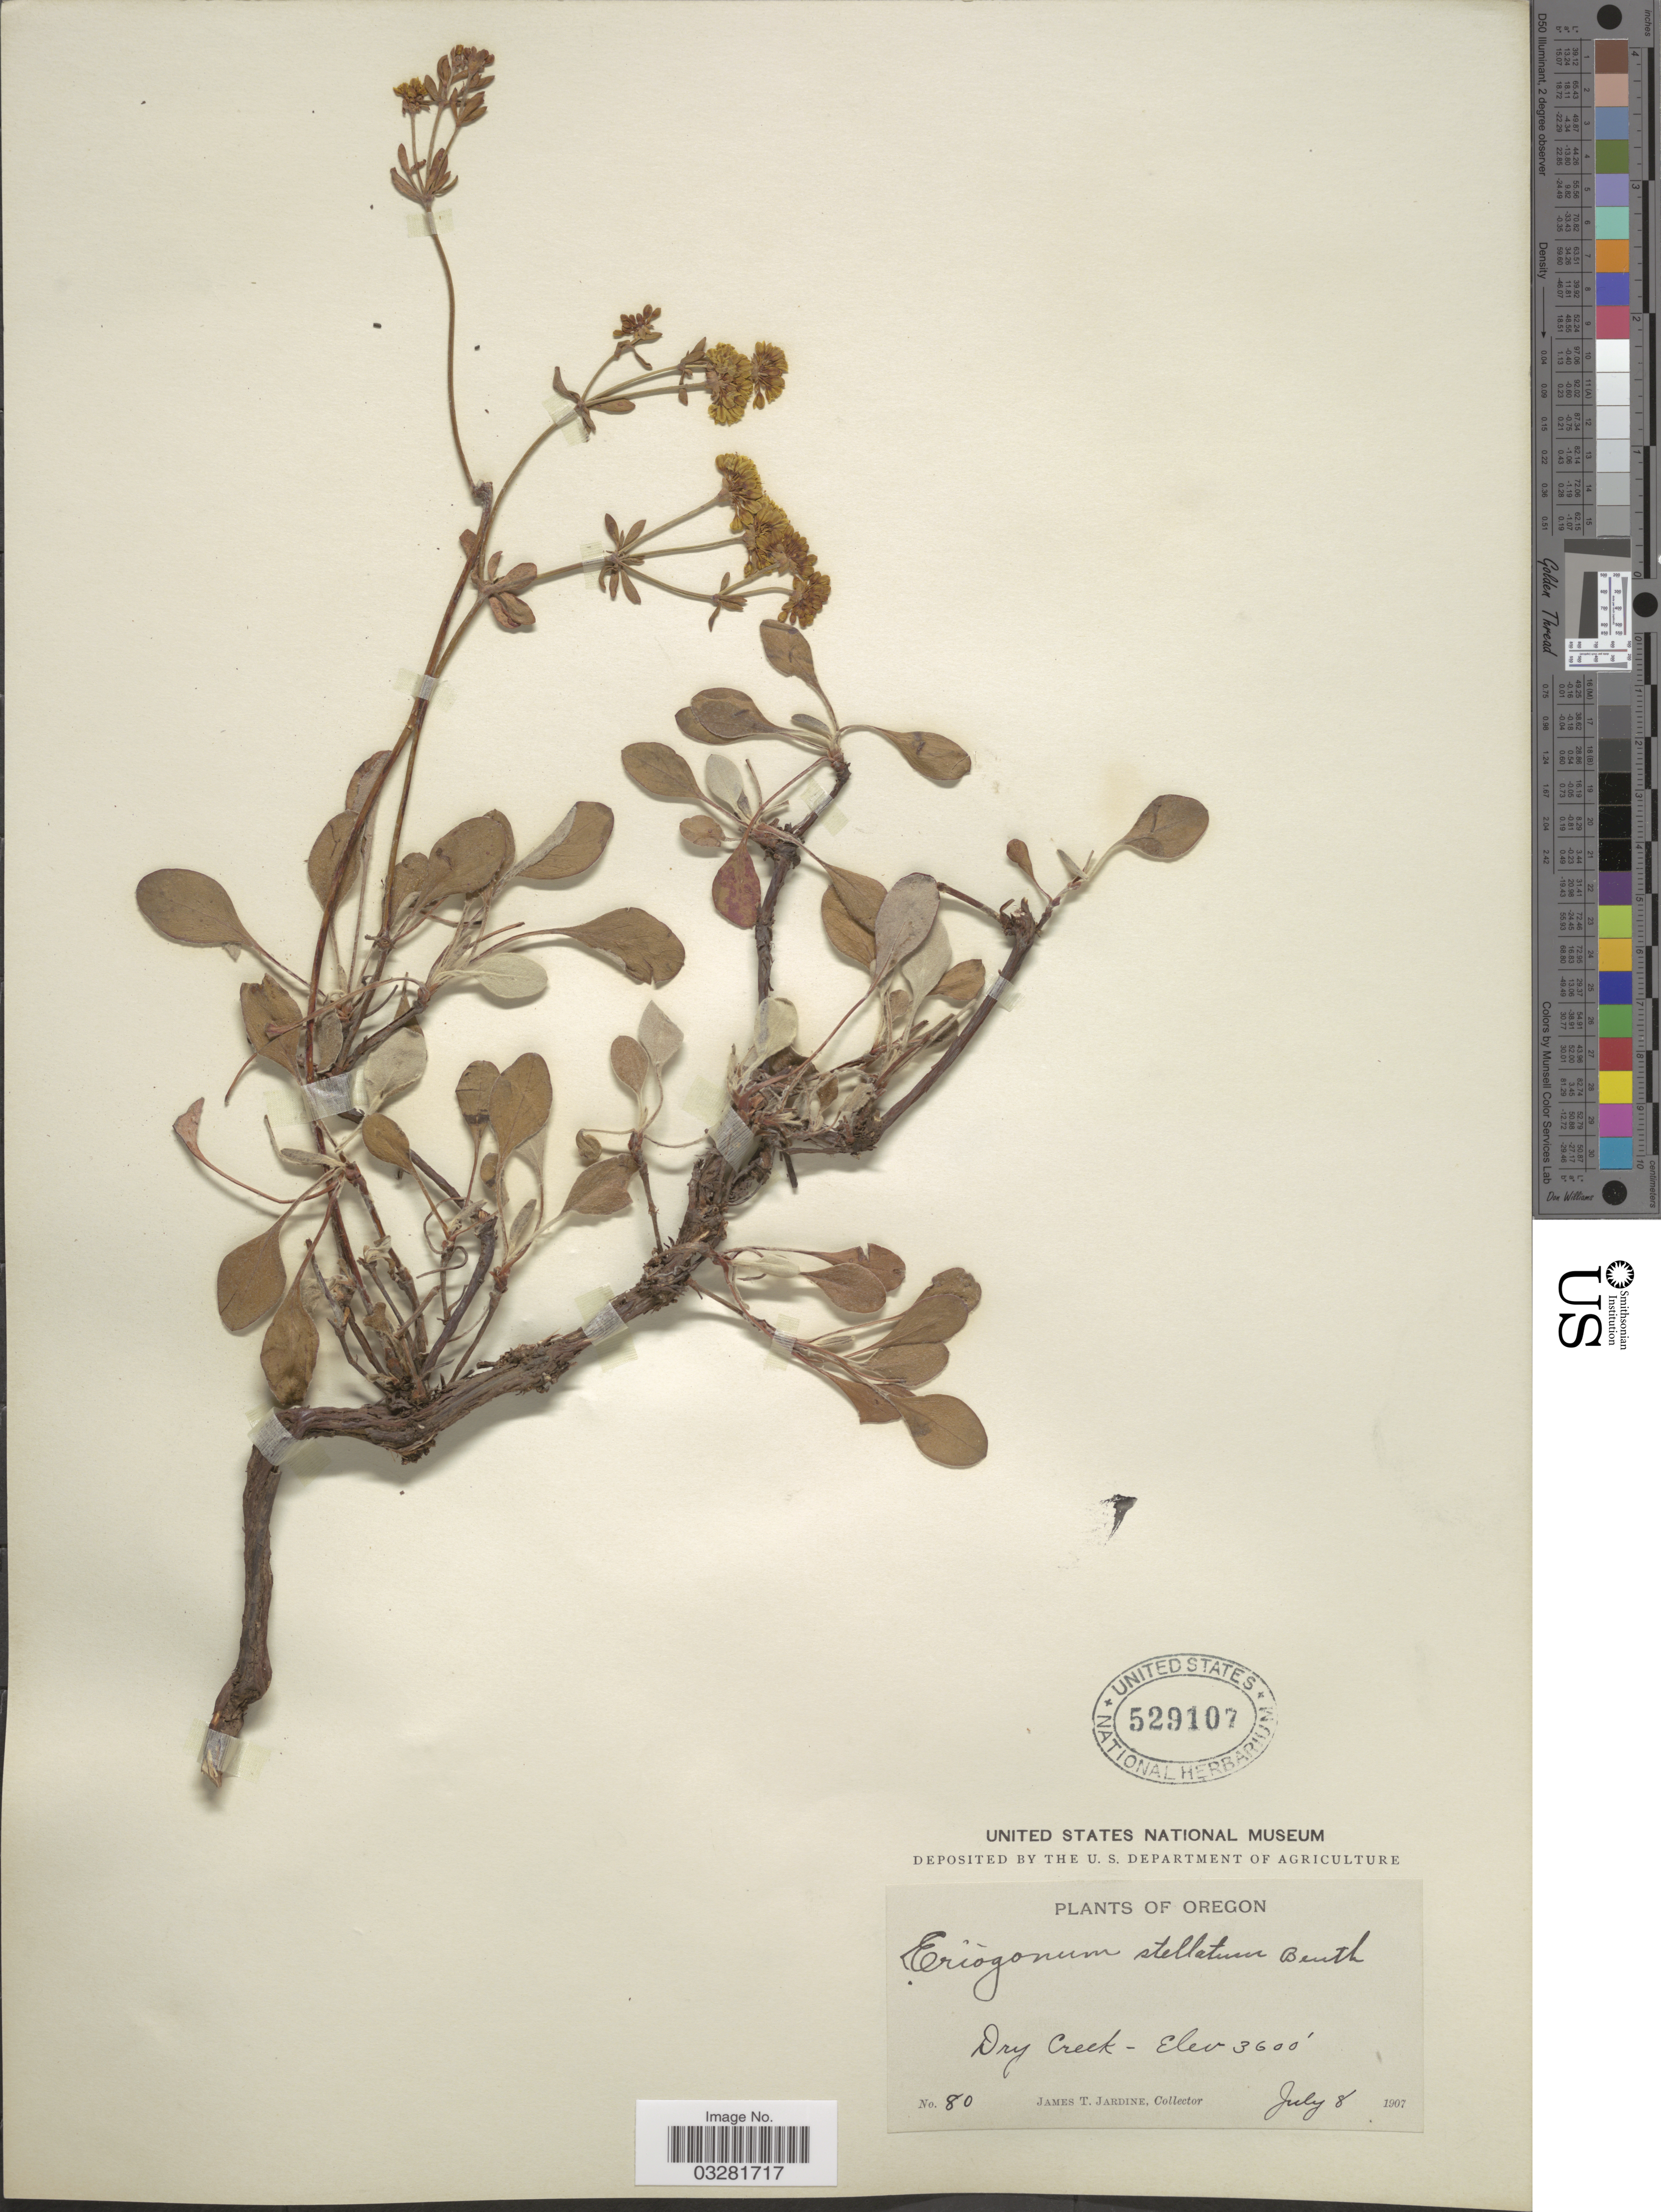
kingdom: Plantae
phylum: Tracheophyta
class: Magnoliopsida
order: Caryophyllales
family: Polygonaceae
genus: Eriogonum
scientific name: Eriogonum umbellatum var. stellatum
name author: (Benth.) M.E. Jones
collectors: J. T. Jardine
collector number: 80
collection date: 1907-07-08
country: United States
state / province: Oregon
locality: Dry Creek.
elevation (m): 1097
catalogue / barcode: US 529107